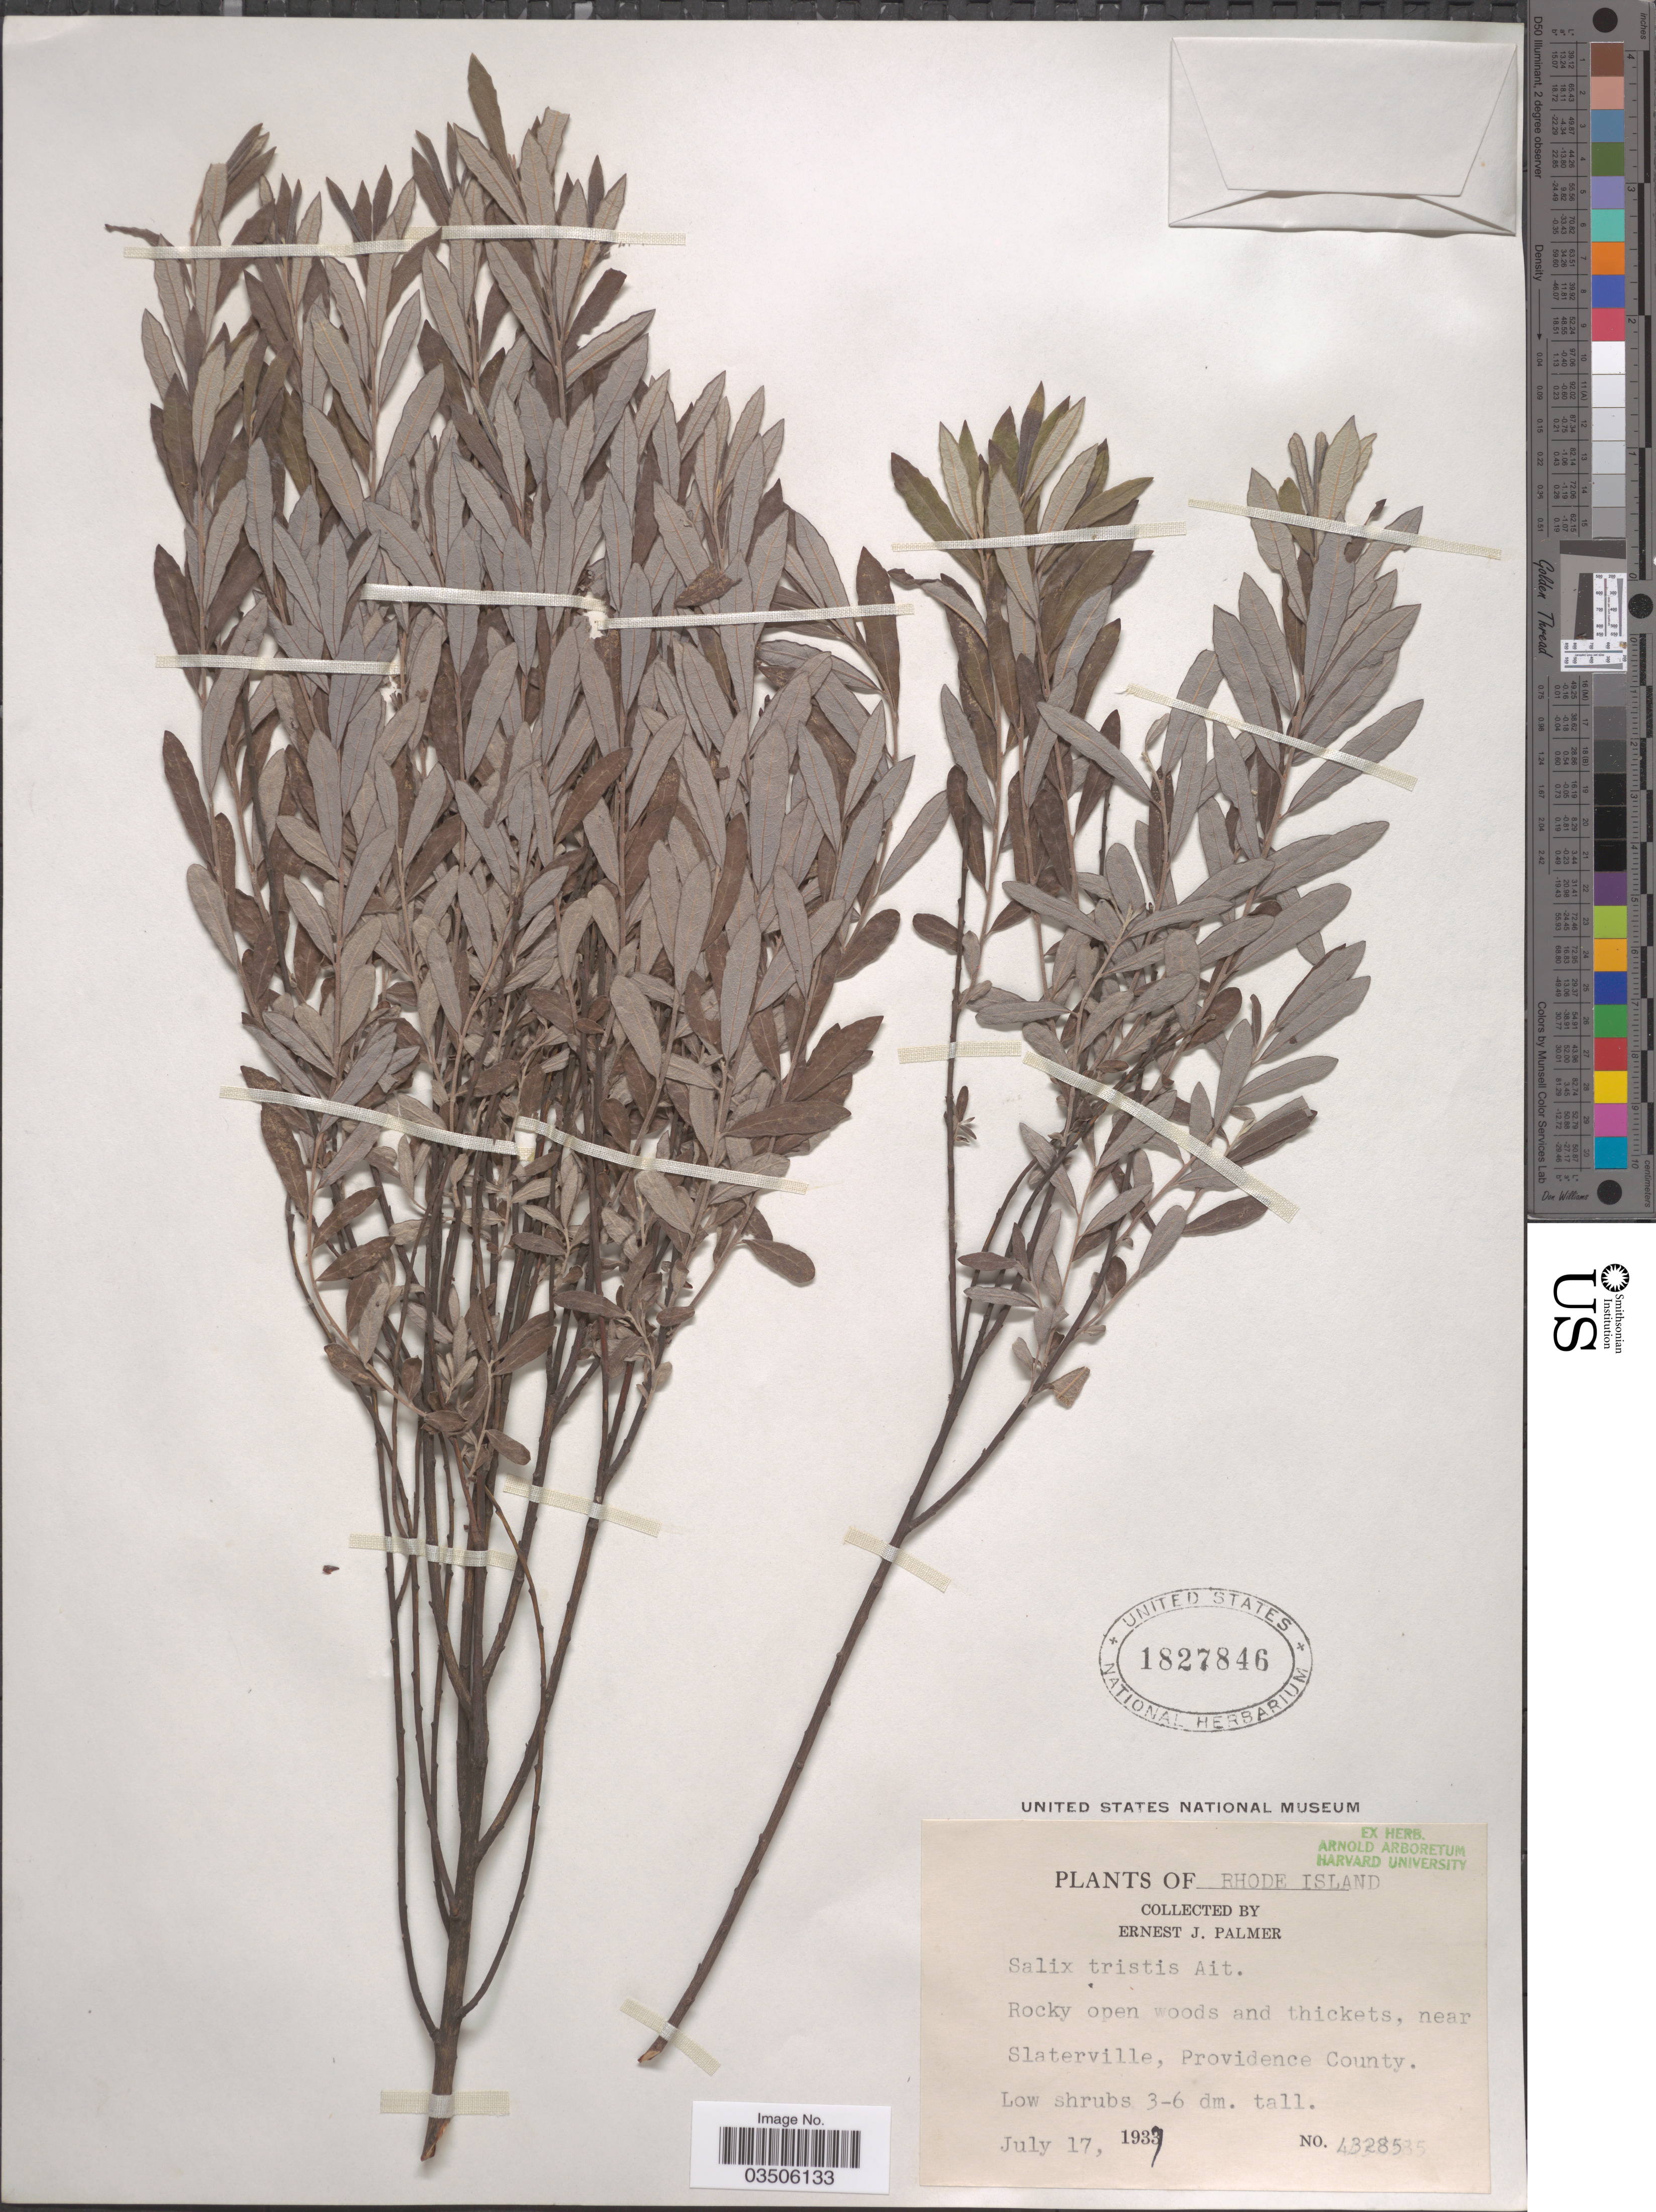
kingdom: Plantae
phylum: Tracheophyta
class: Magnoliopsida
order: Malpighiales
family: Salicaceae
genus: Salix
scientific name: Salix tristis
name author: Aiton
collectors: E. J. Palmer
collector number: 43285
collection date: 1937-07-17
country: United States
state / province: Rhode Island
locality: Near Slaterville, Providence County.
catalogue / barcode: US 1827846